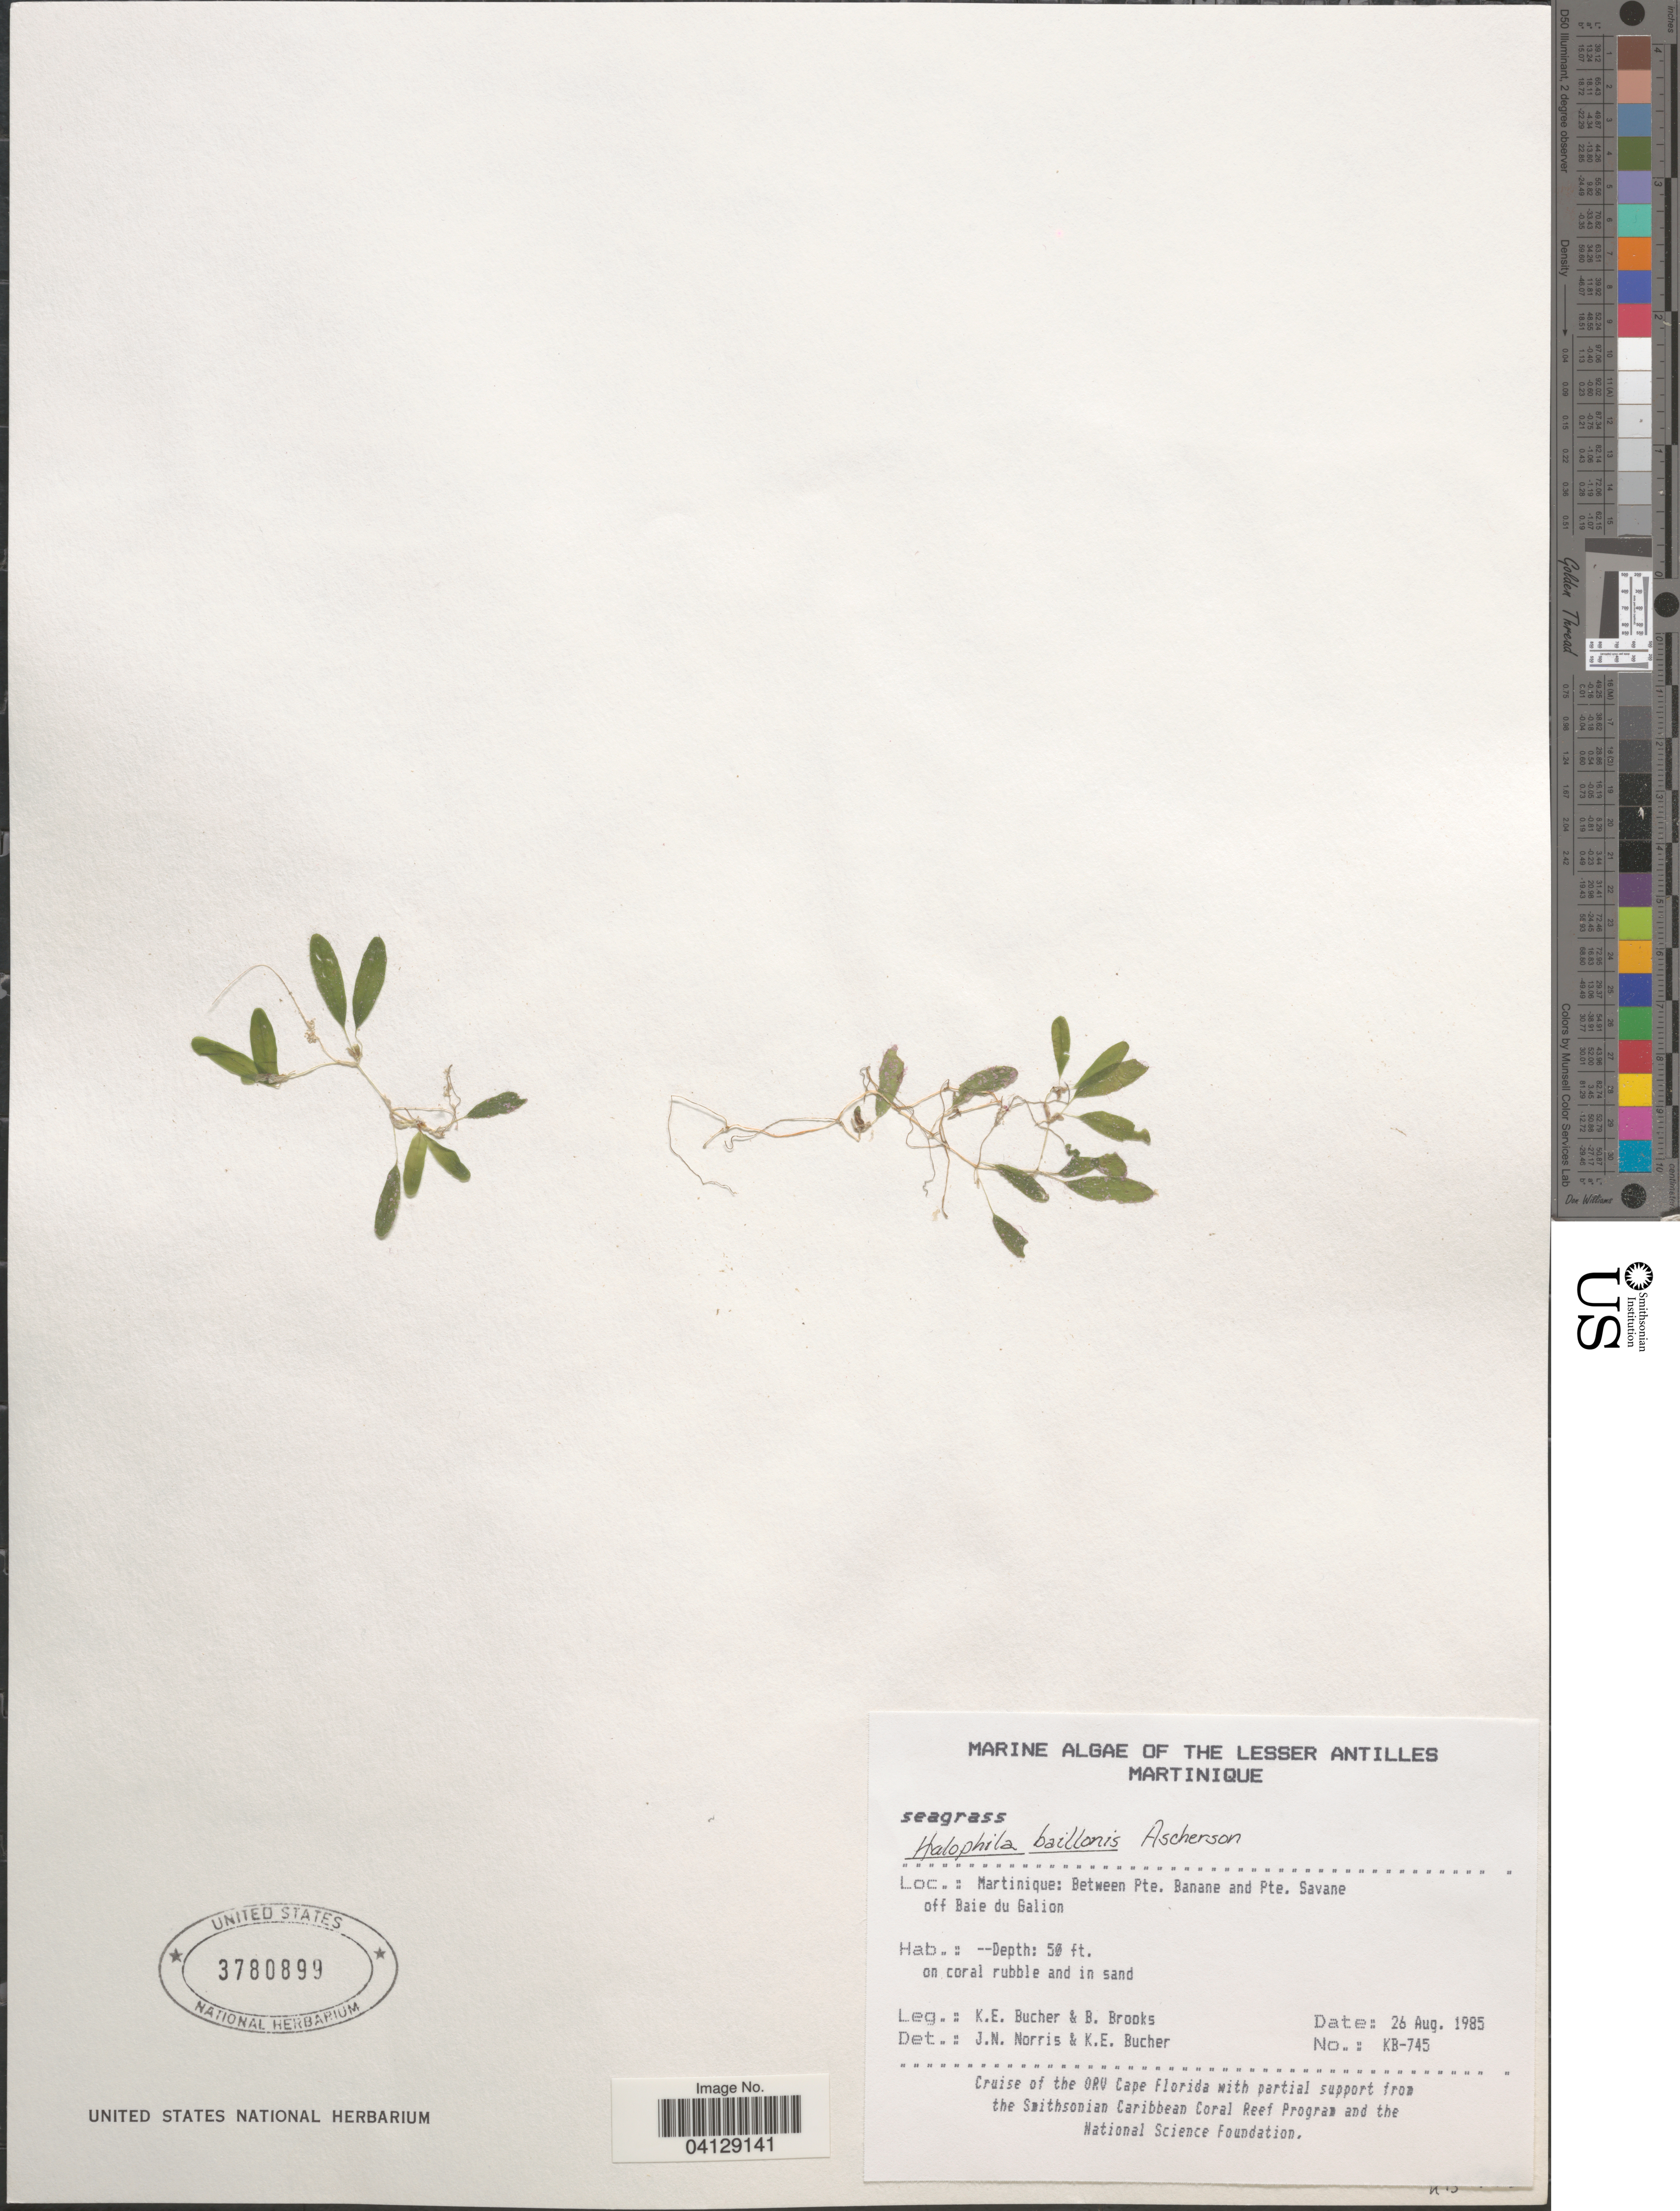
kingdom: Plantae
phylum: Tracheophyta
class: Liliopsida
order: Alismatales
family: Hydrocharitaceae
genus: Halophila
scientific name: Halophila baillonis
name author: Asch. ex Dickie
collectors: K. E. Bucher & B. Brooks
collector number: KB-745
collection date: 1985-08-26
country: Martinique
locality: The Lesser Antilles. Between Pte. Banane and Pte. Savane off Baie du Galion.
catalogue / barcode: US 3780899